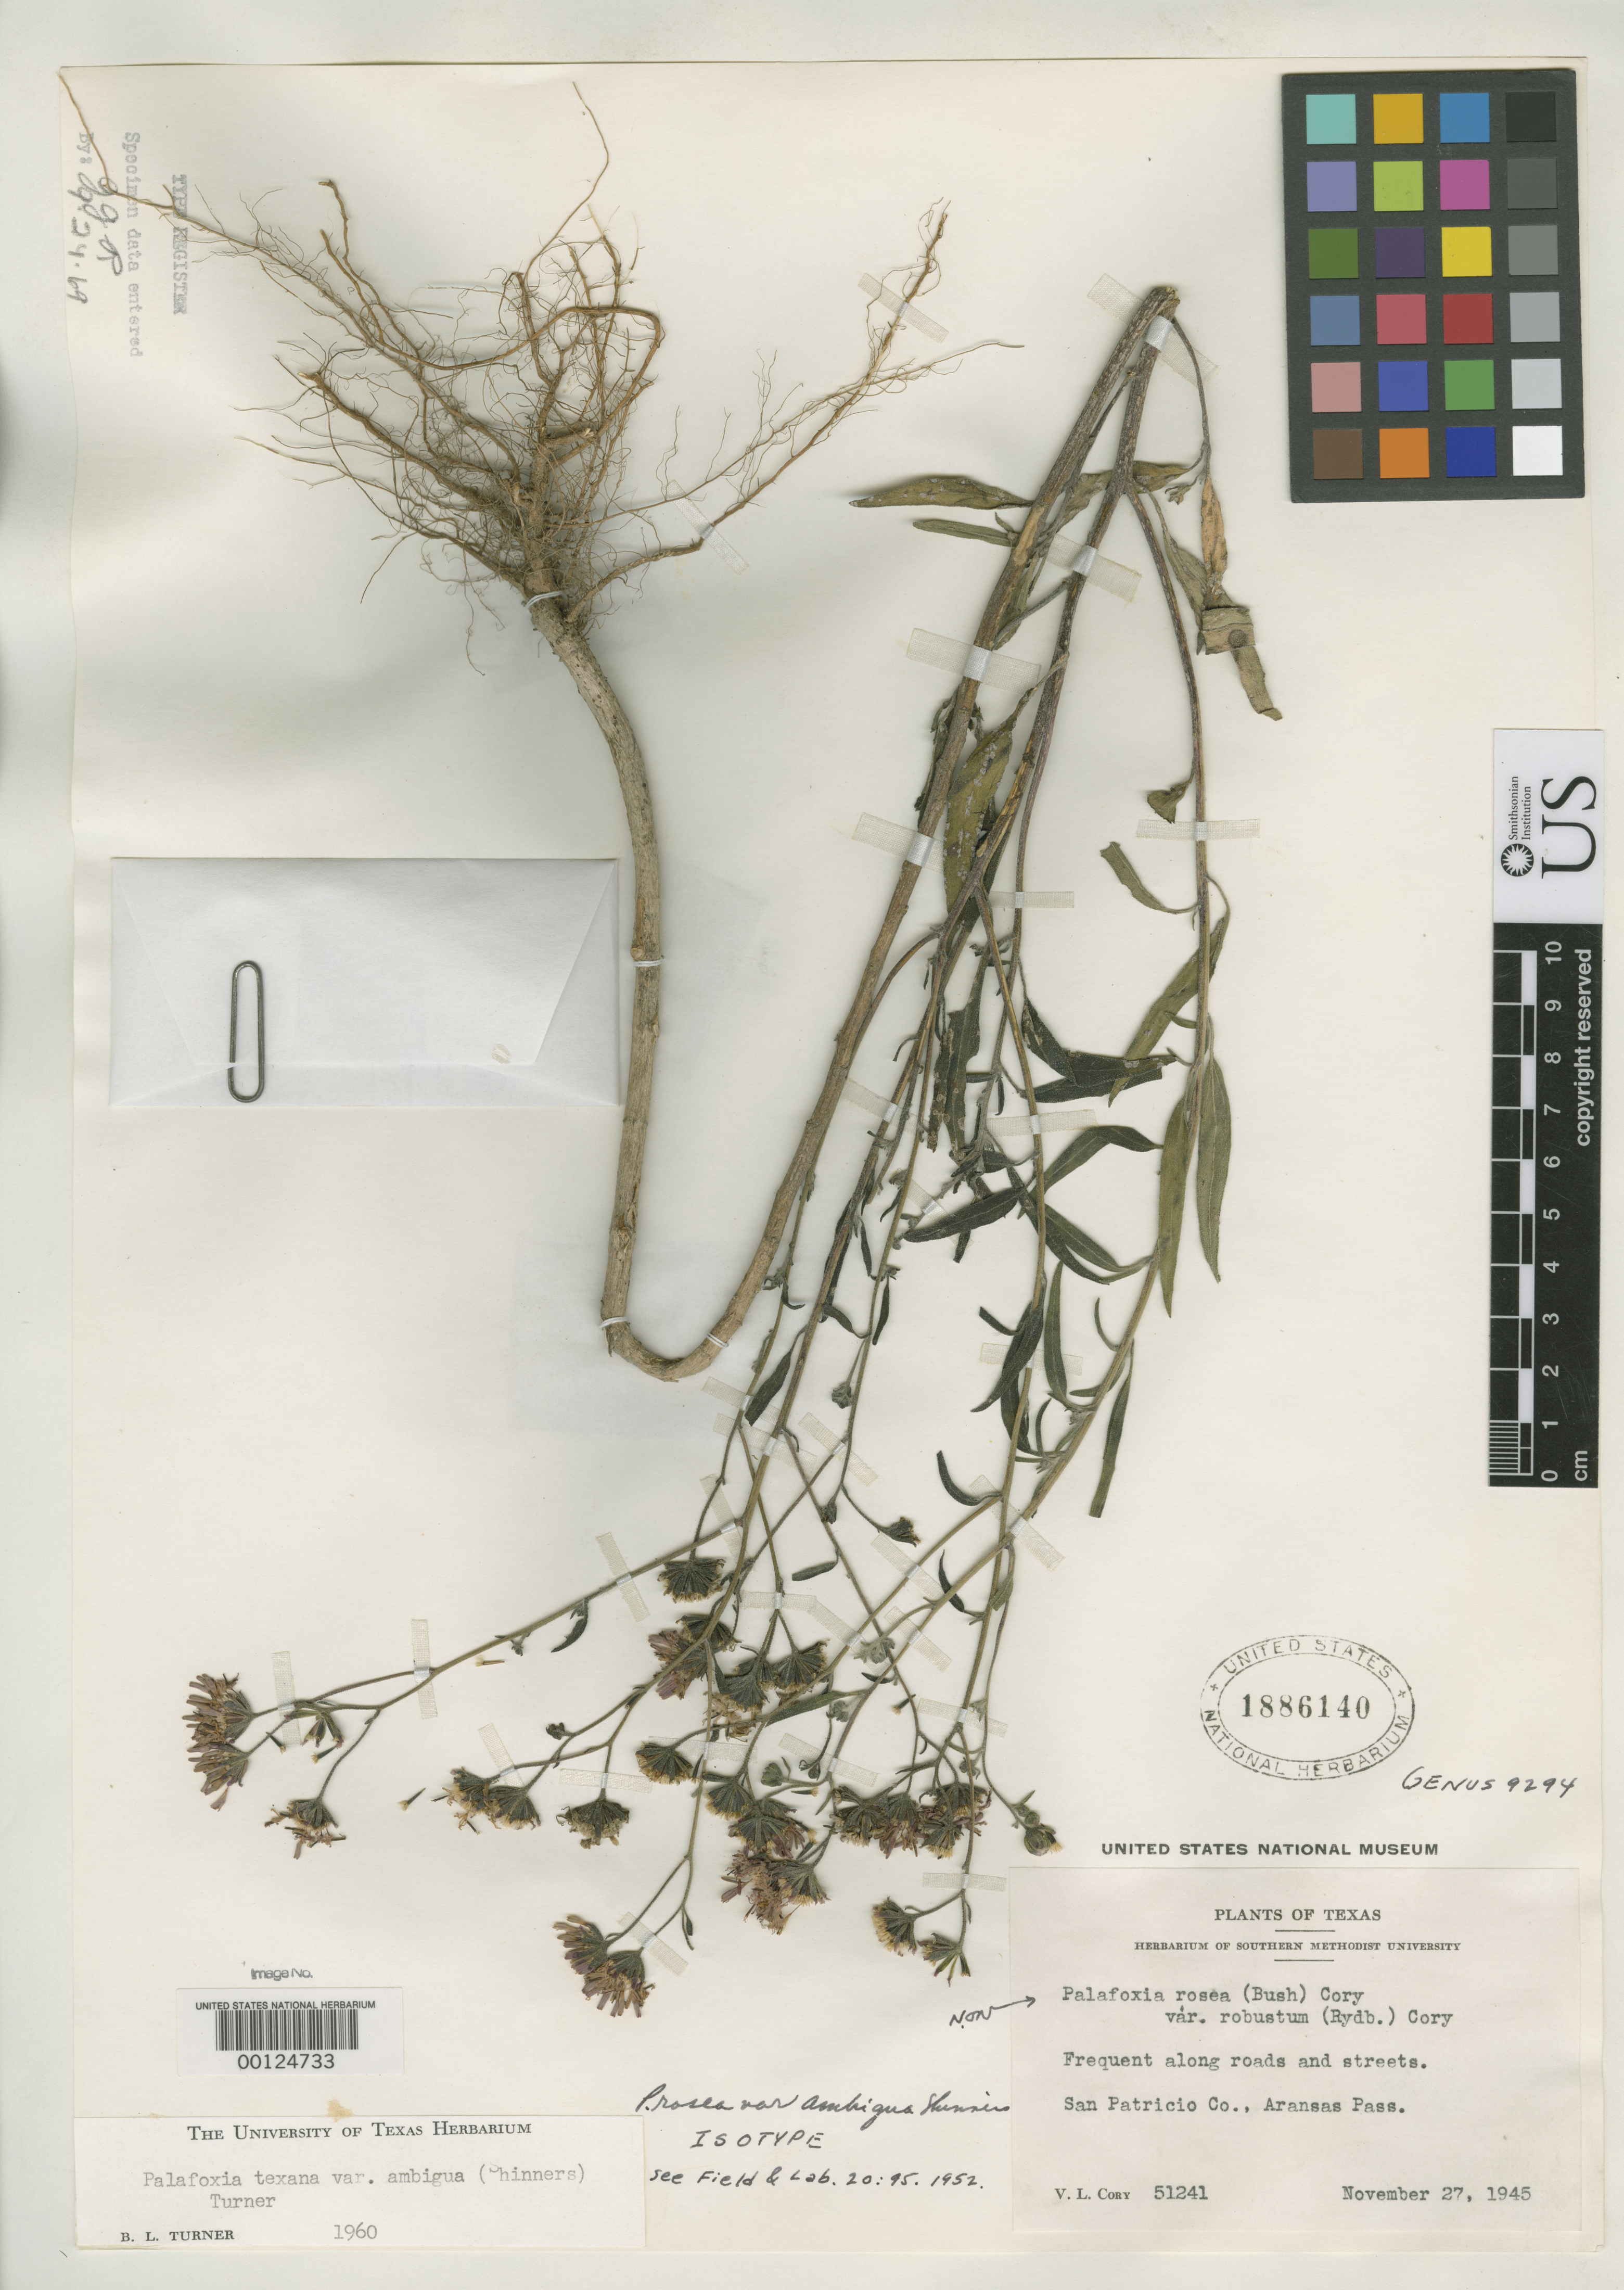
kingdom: Plantae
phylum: Tracheophyta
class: Magnoliopsida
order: Asterales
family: Asteraceae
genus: Palafoxia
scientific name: Palafoxia rosea var. ambigua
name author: Shinners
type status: Isotype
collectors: V. Cory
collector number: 51241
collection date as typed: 27 Nov 1945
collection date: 1945-11-27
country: United States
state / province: Texas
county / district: San Patricio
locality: Aransas Pass.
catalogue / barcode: US 1886140